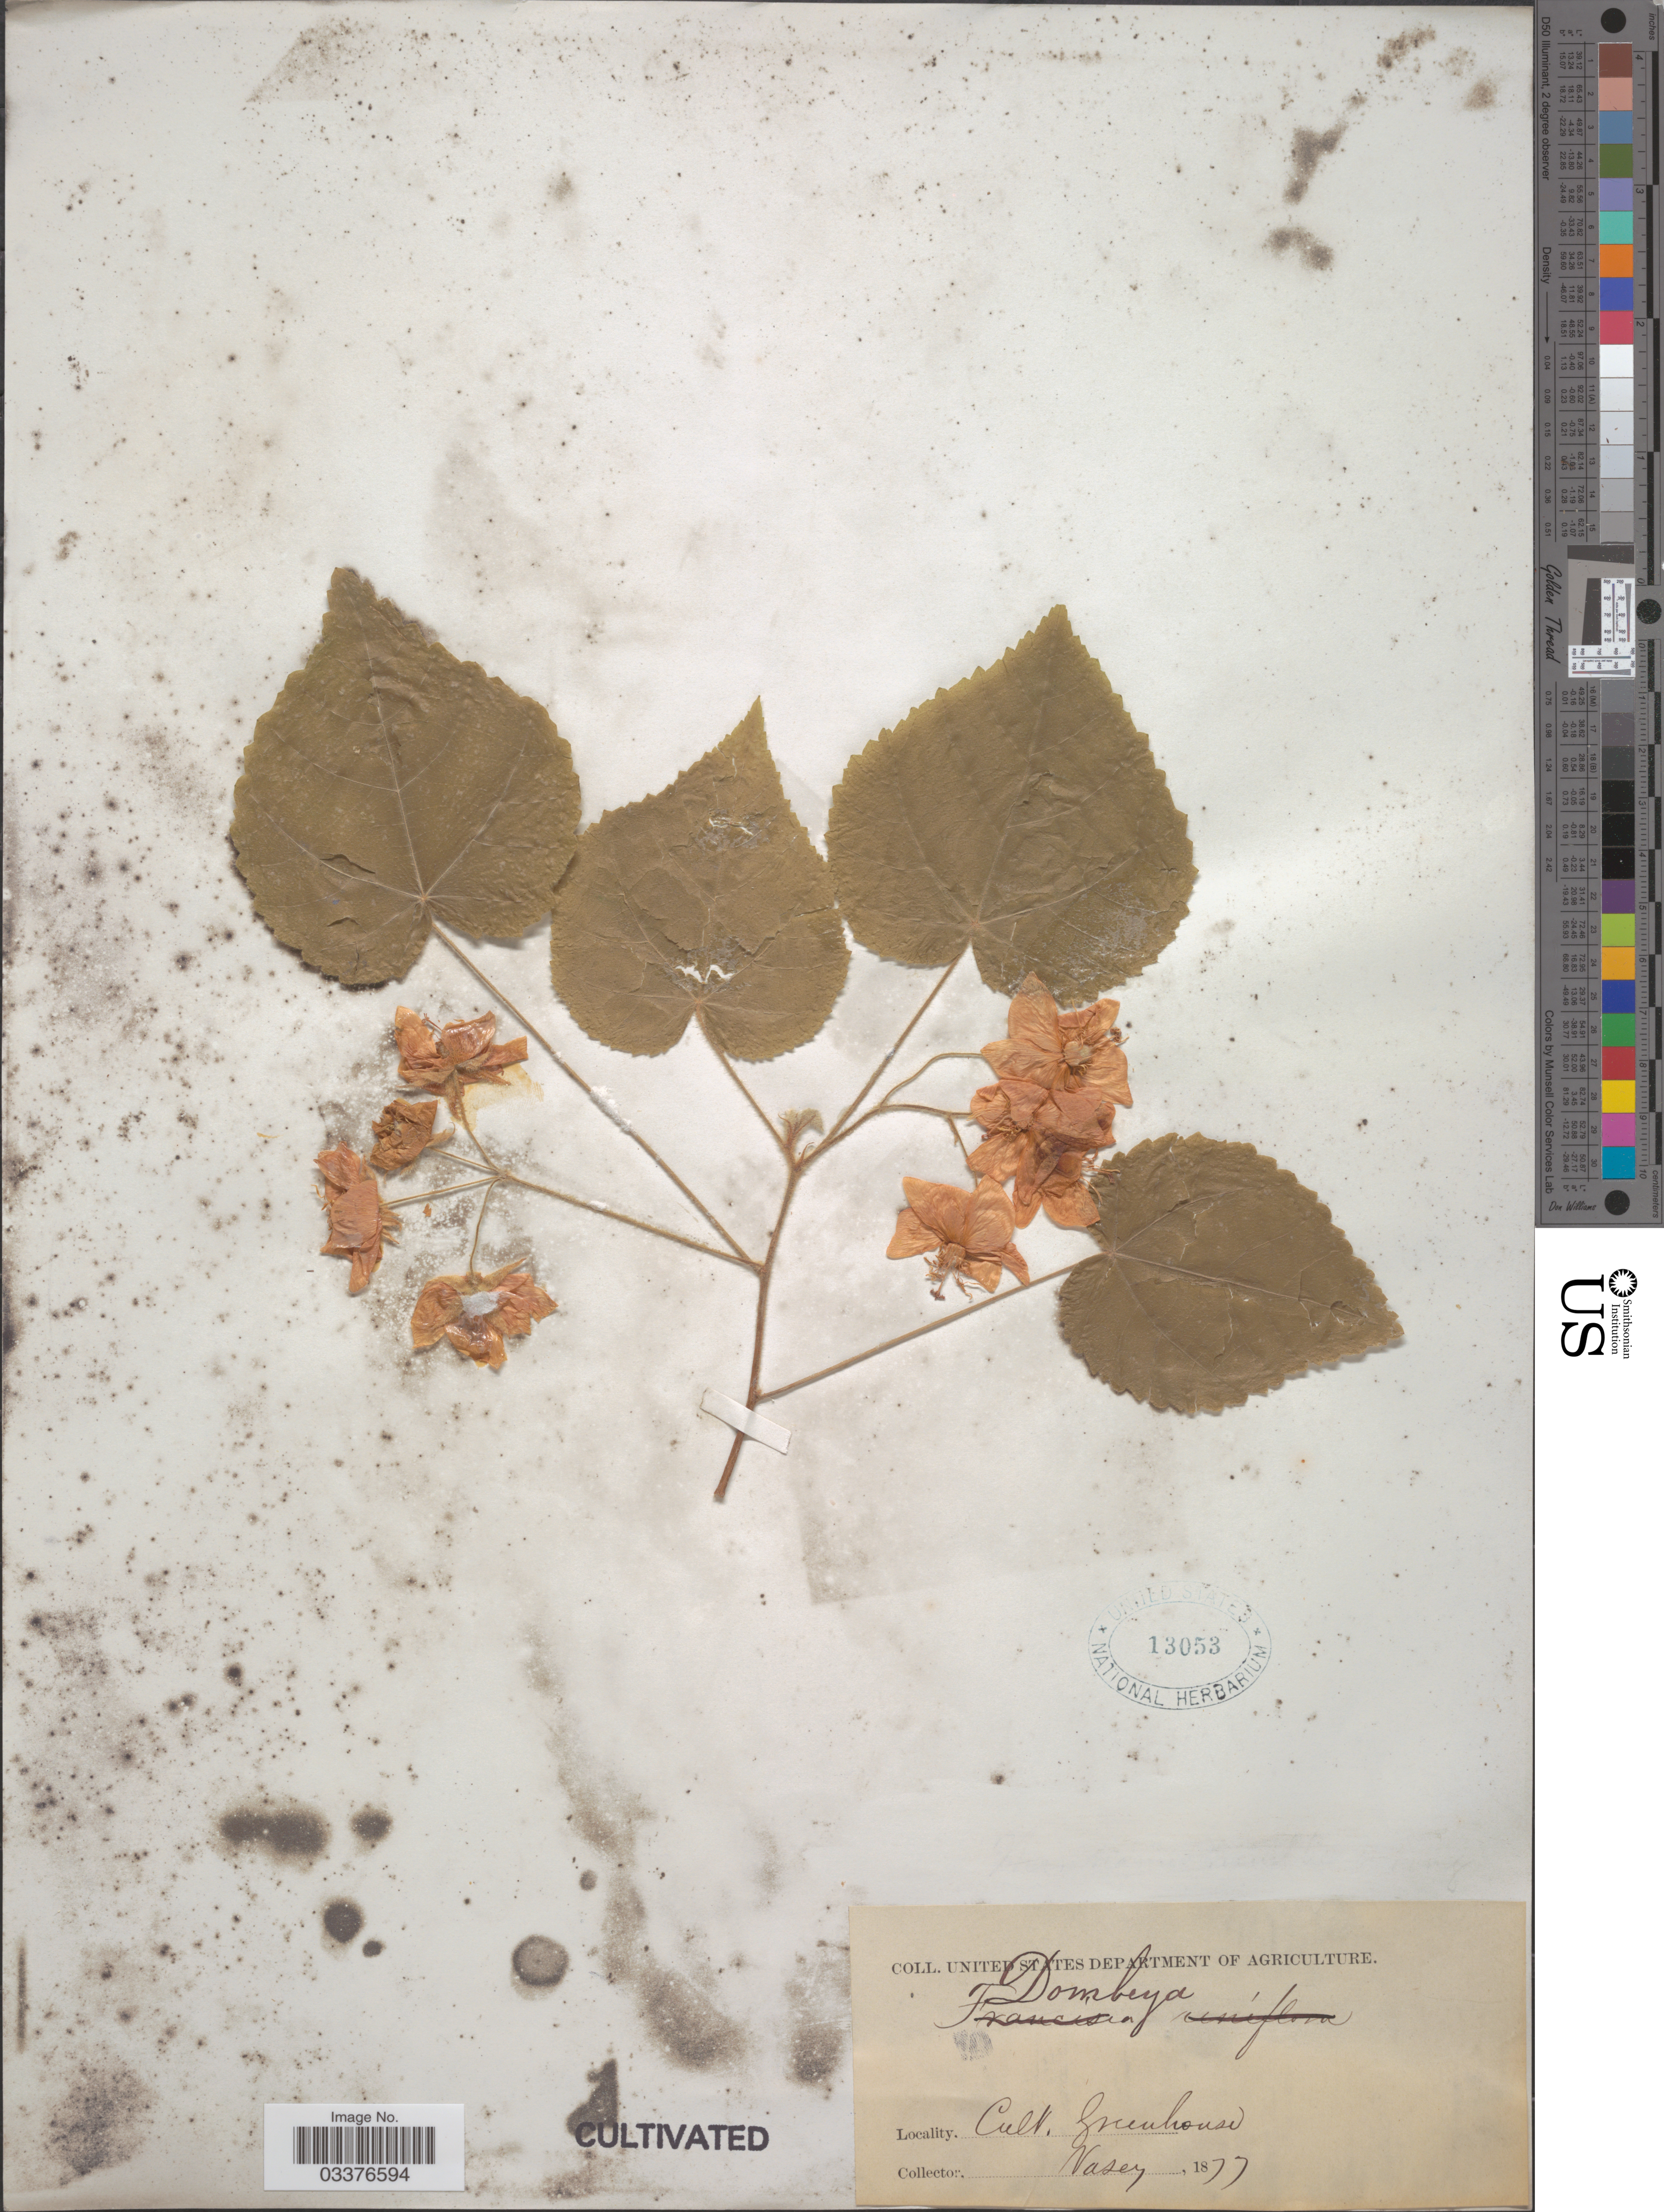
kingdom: Plantae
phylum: Tracheophyta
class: Magnoliopsida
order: Malvales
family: Malvaceae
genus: Dombeya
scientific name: Dombeya sp.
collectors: Vasey, --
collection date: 1877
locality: Greenhouse.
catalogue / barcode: US 13053